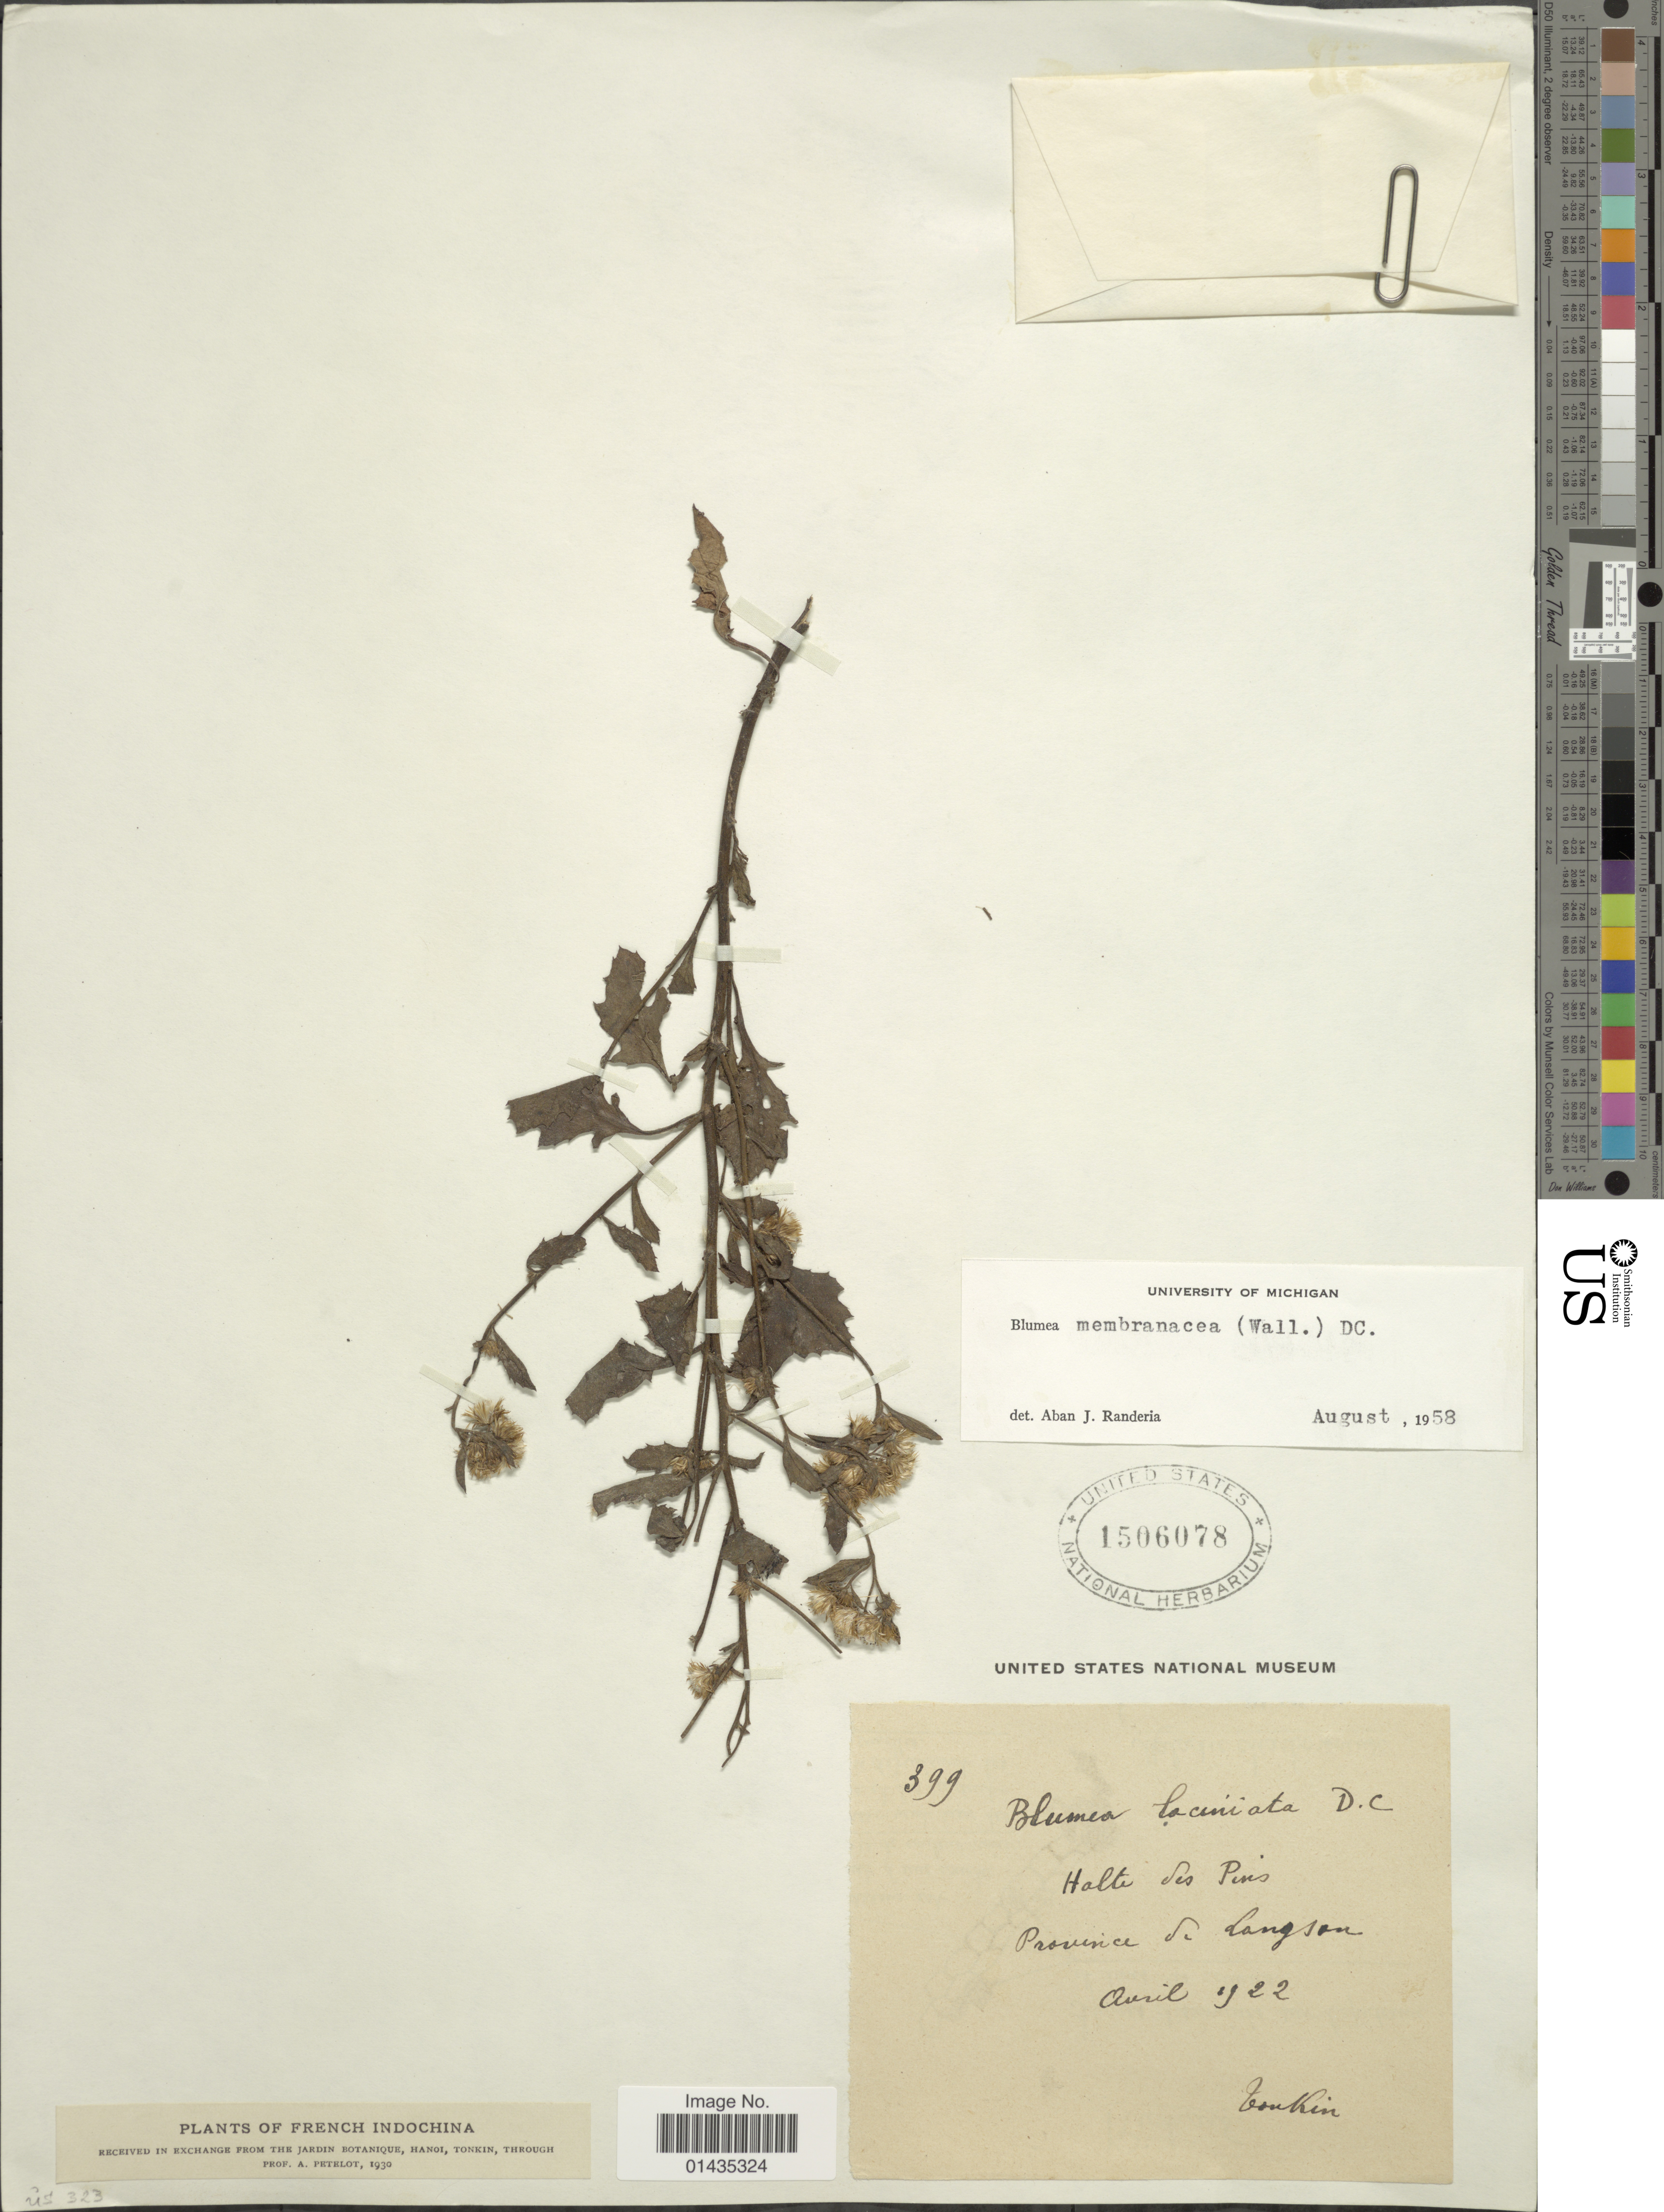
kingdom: Plantae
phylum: Tracheophyta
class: Magnoliopsida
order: Asterales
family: Asteraceae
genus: Blumea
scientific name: Blumea membranacea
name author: DC.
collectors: A. Petelot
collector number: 399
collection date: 1922-04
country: Vietnam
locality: French Indochina, Tonkin. province de Langson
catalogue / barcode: US 1506078